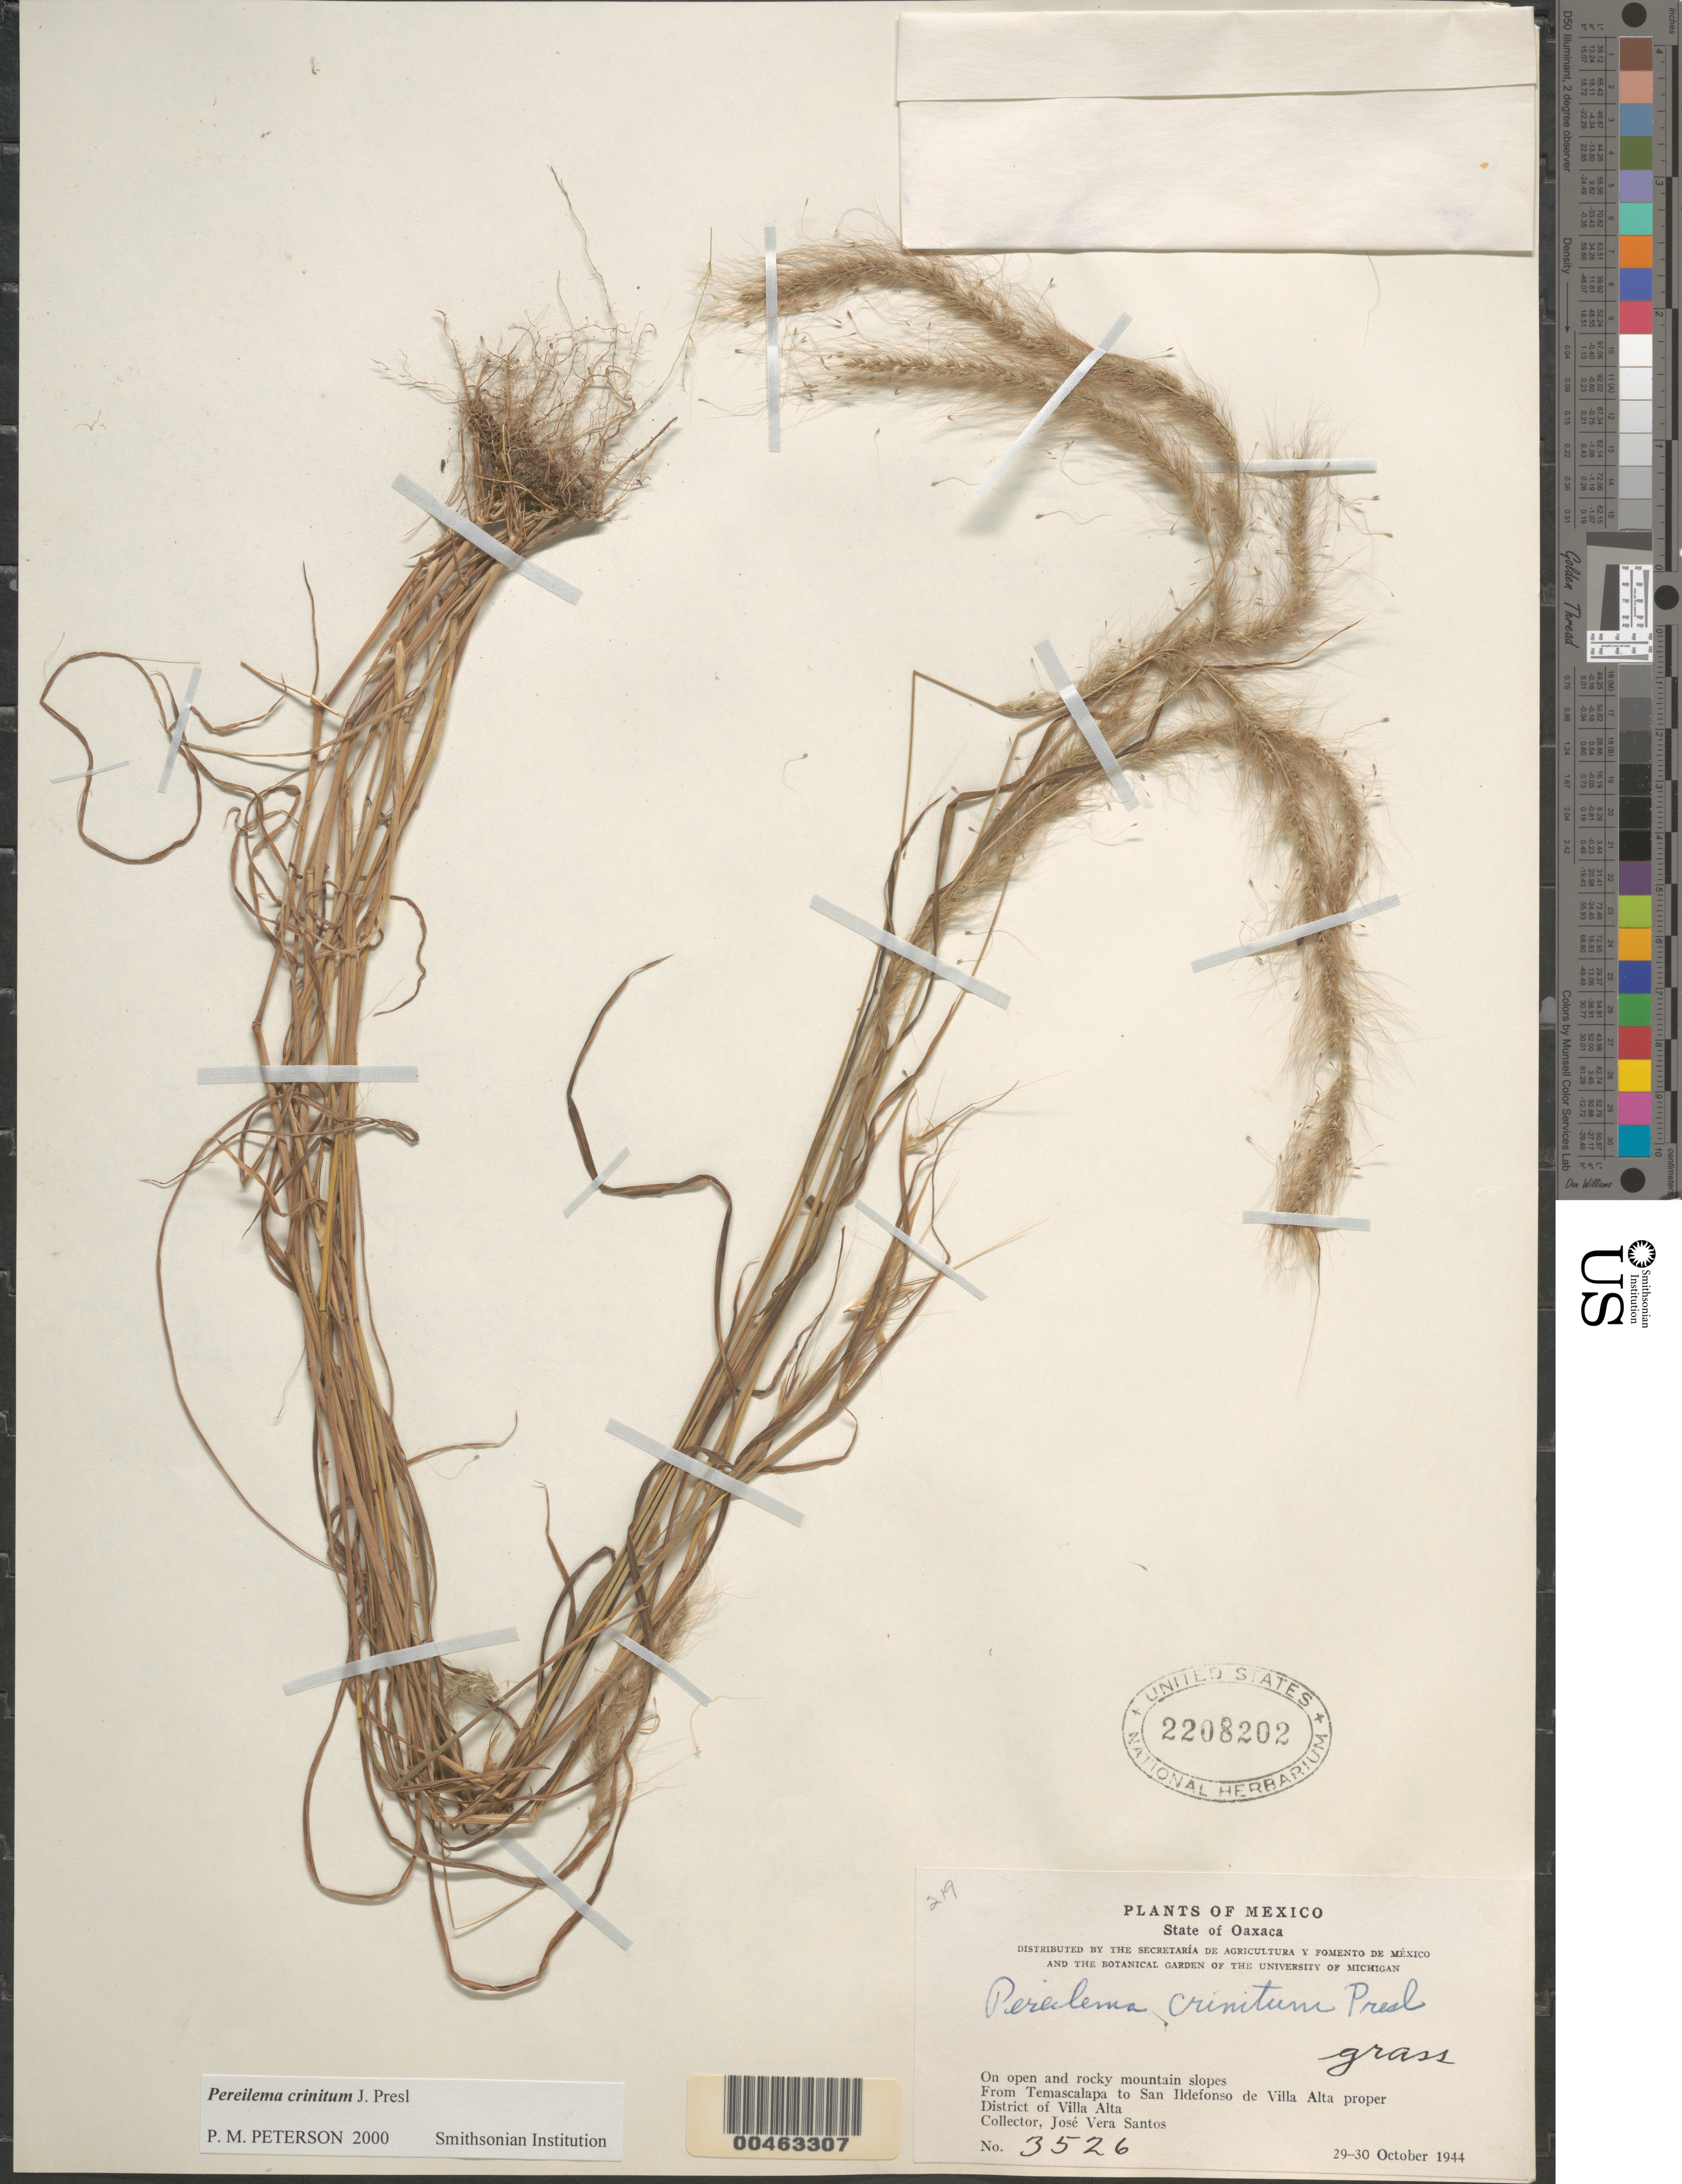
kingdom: Plantae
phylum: Tracheophyta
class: Liliopsida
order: Poales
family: Poaceae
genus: Pereilema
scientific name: Pereilema crinitum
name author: J. Presl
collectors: J. V. Santos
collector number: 3526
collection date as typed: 29 Oct 1944 to 30 Oct 1944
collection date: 1944-10-29/1944-10-30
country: Mexico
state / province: Oaxaca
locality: From Temascalapa to San Ildefonso de Villa Alta proper, Villa Alta Dist.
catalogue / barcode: US 2208202